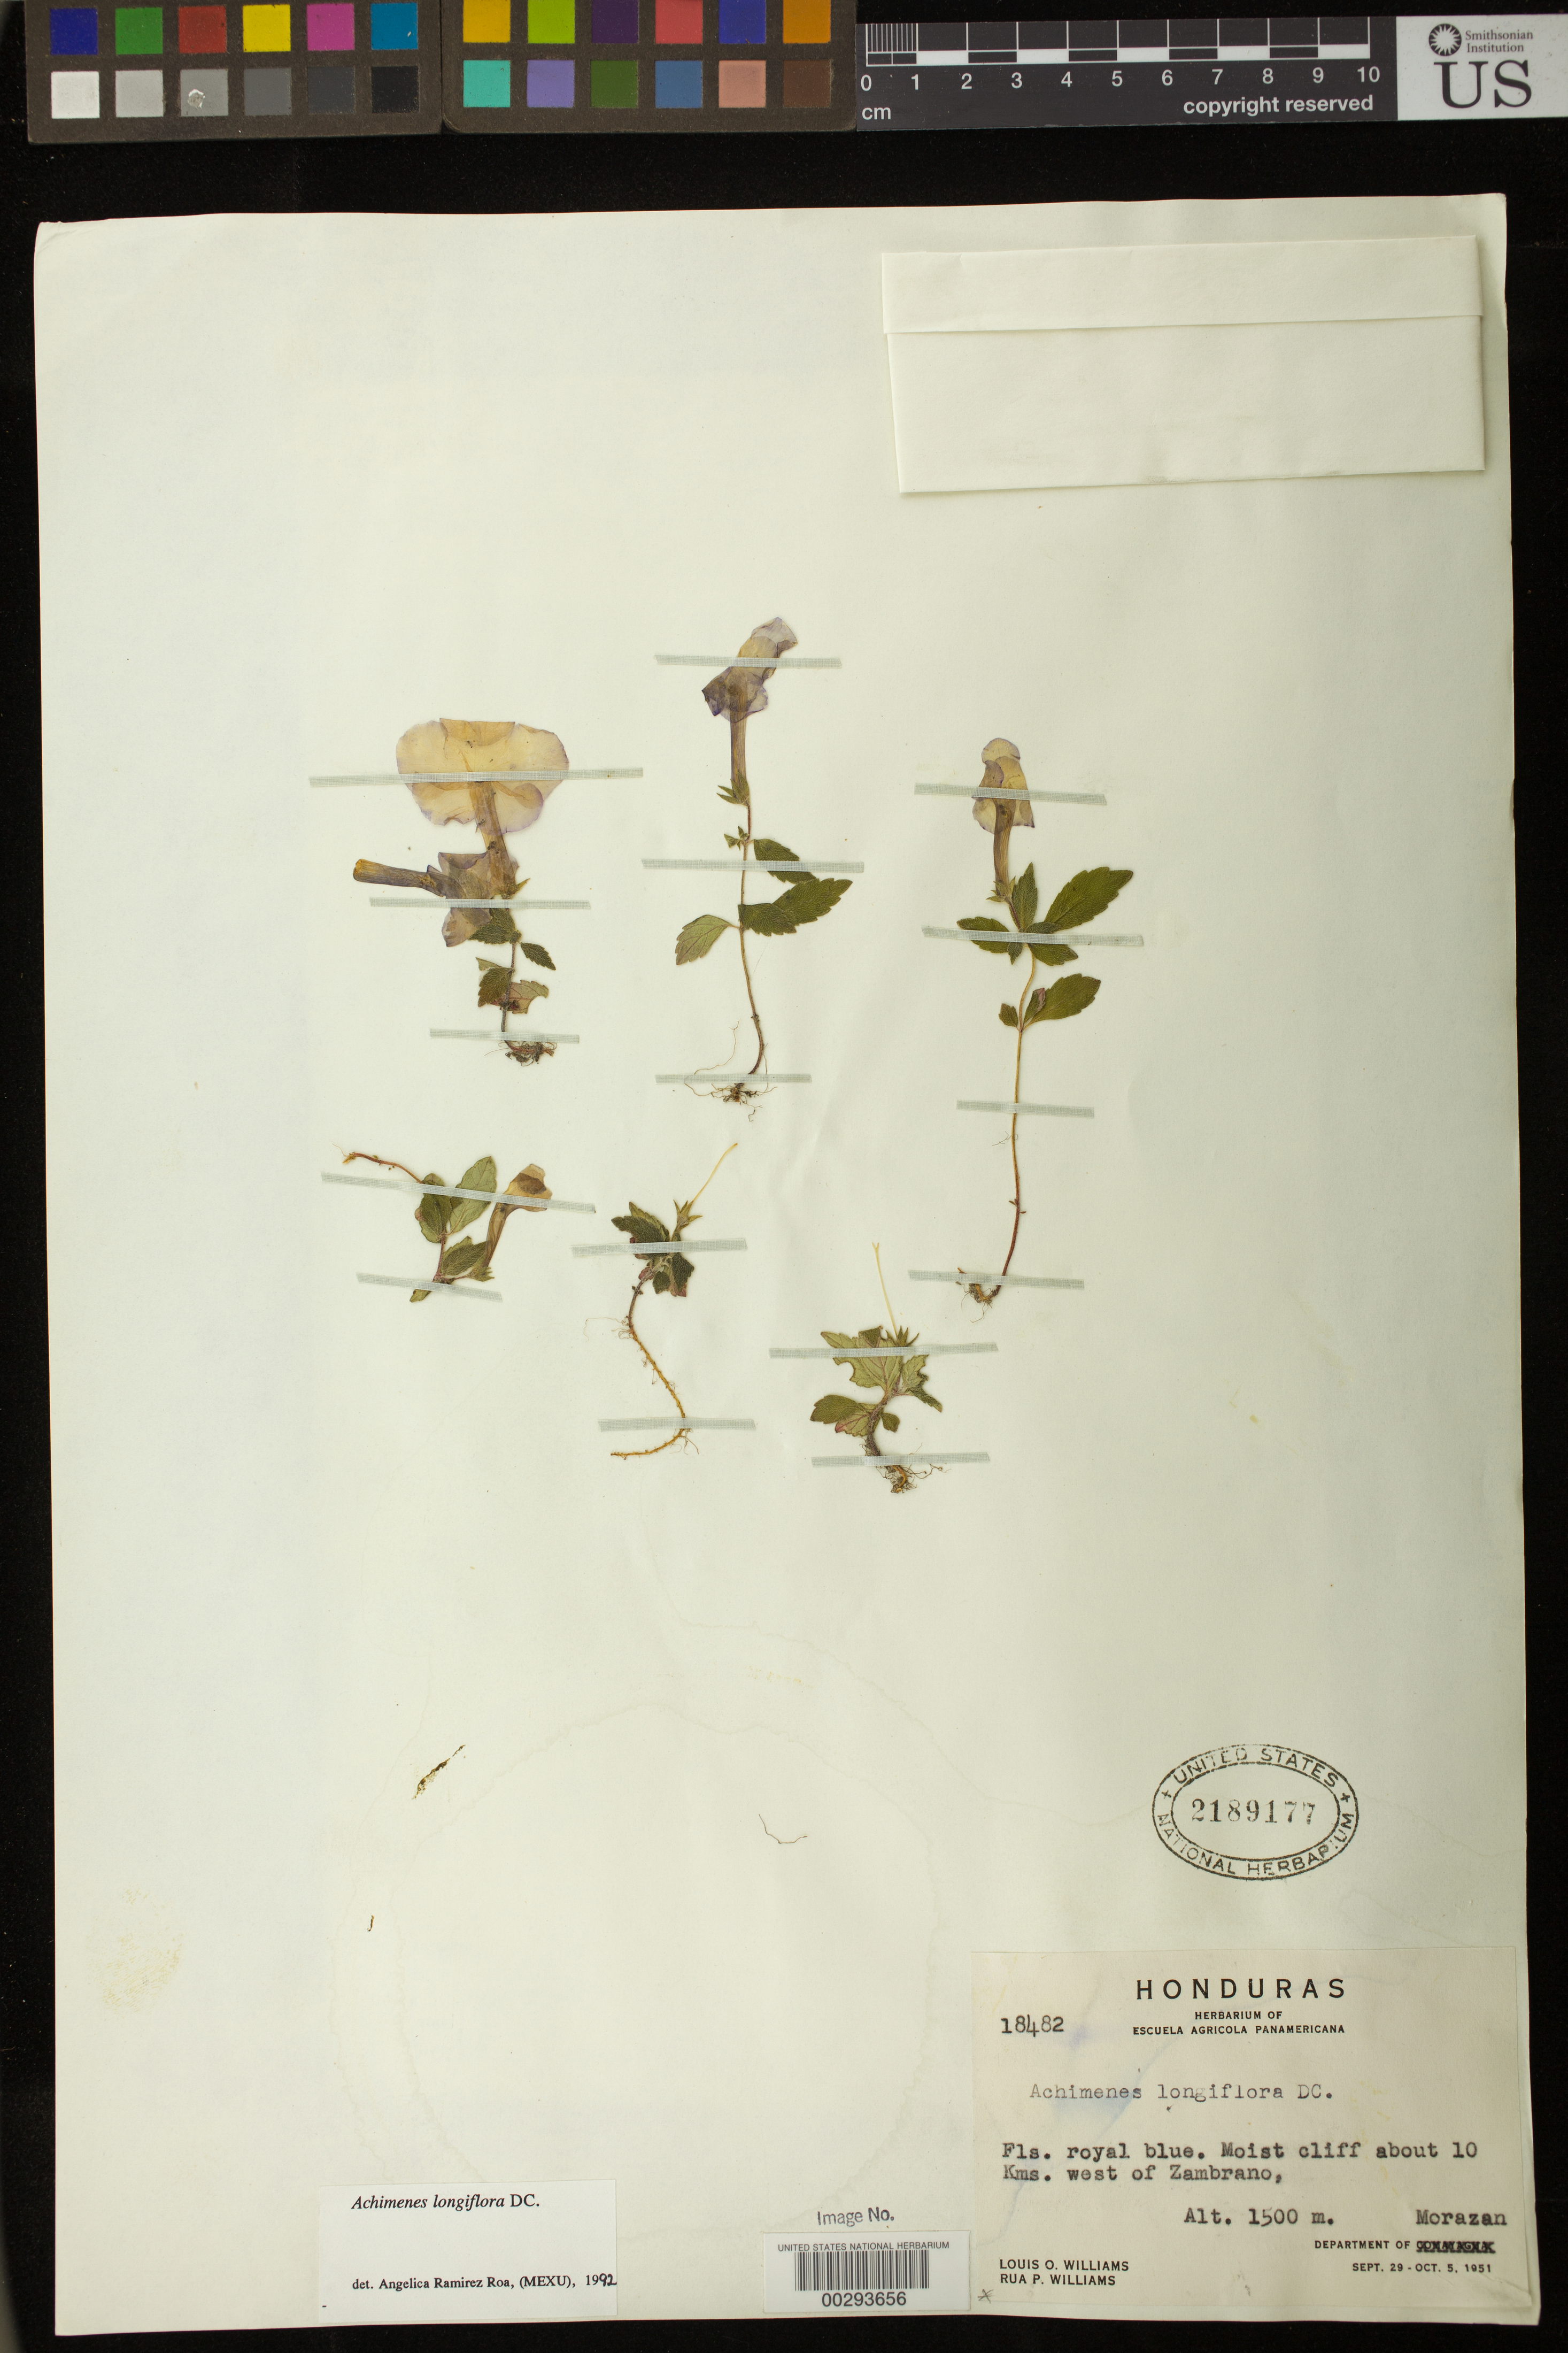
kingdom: Plantae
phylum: Tracheophyta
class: Magnoliopsida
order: Lamiales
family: Gesneriaceae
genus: Achimenes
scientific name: Achimenes longiflora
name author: DC.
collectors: L. O. Williams & R. P. Williams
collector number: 18482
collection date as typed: Sep-Oct 1951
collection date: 1951-09/1951-10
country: Honduras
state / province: Fco. Morazán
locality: about 10 km W of Zambrano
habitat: Moist cliff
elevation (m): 1500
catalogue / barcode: US 2189177